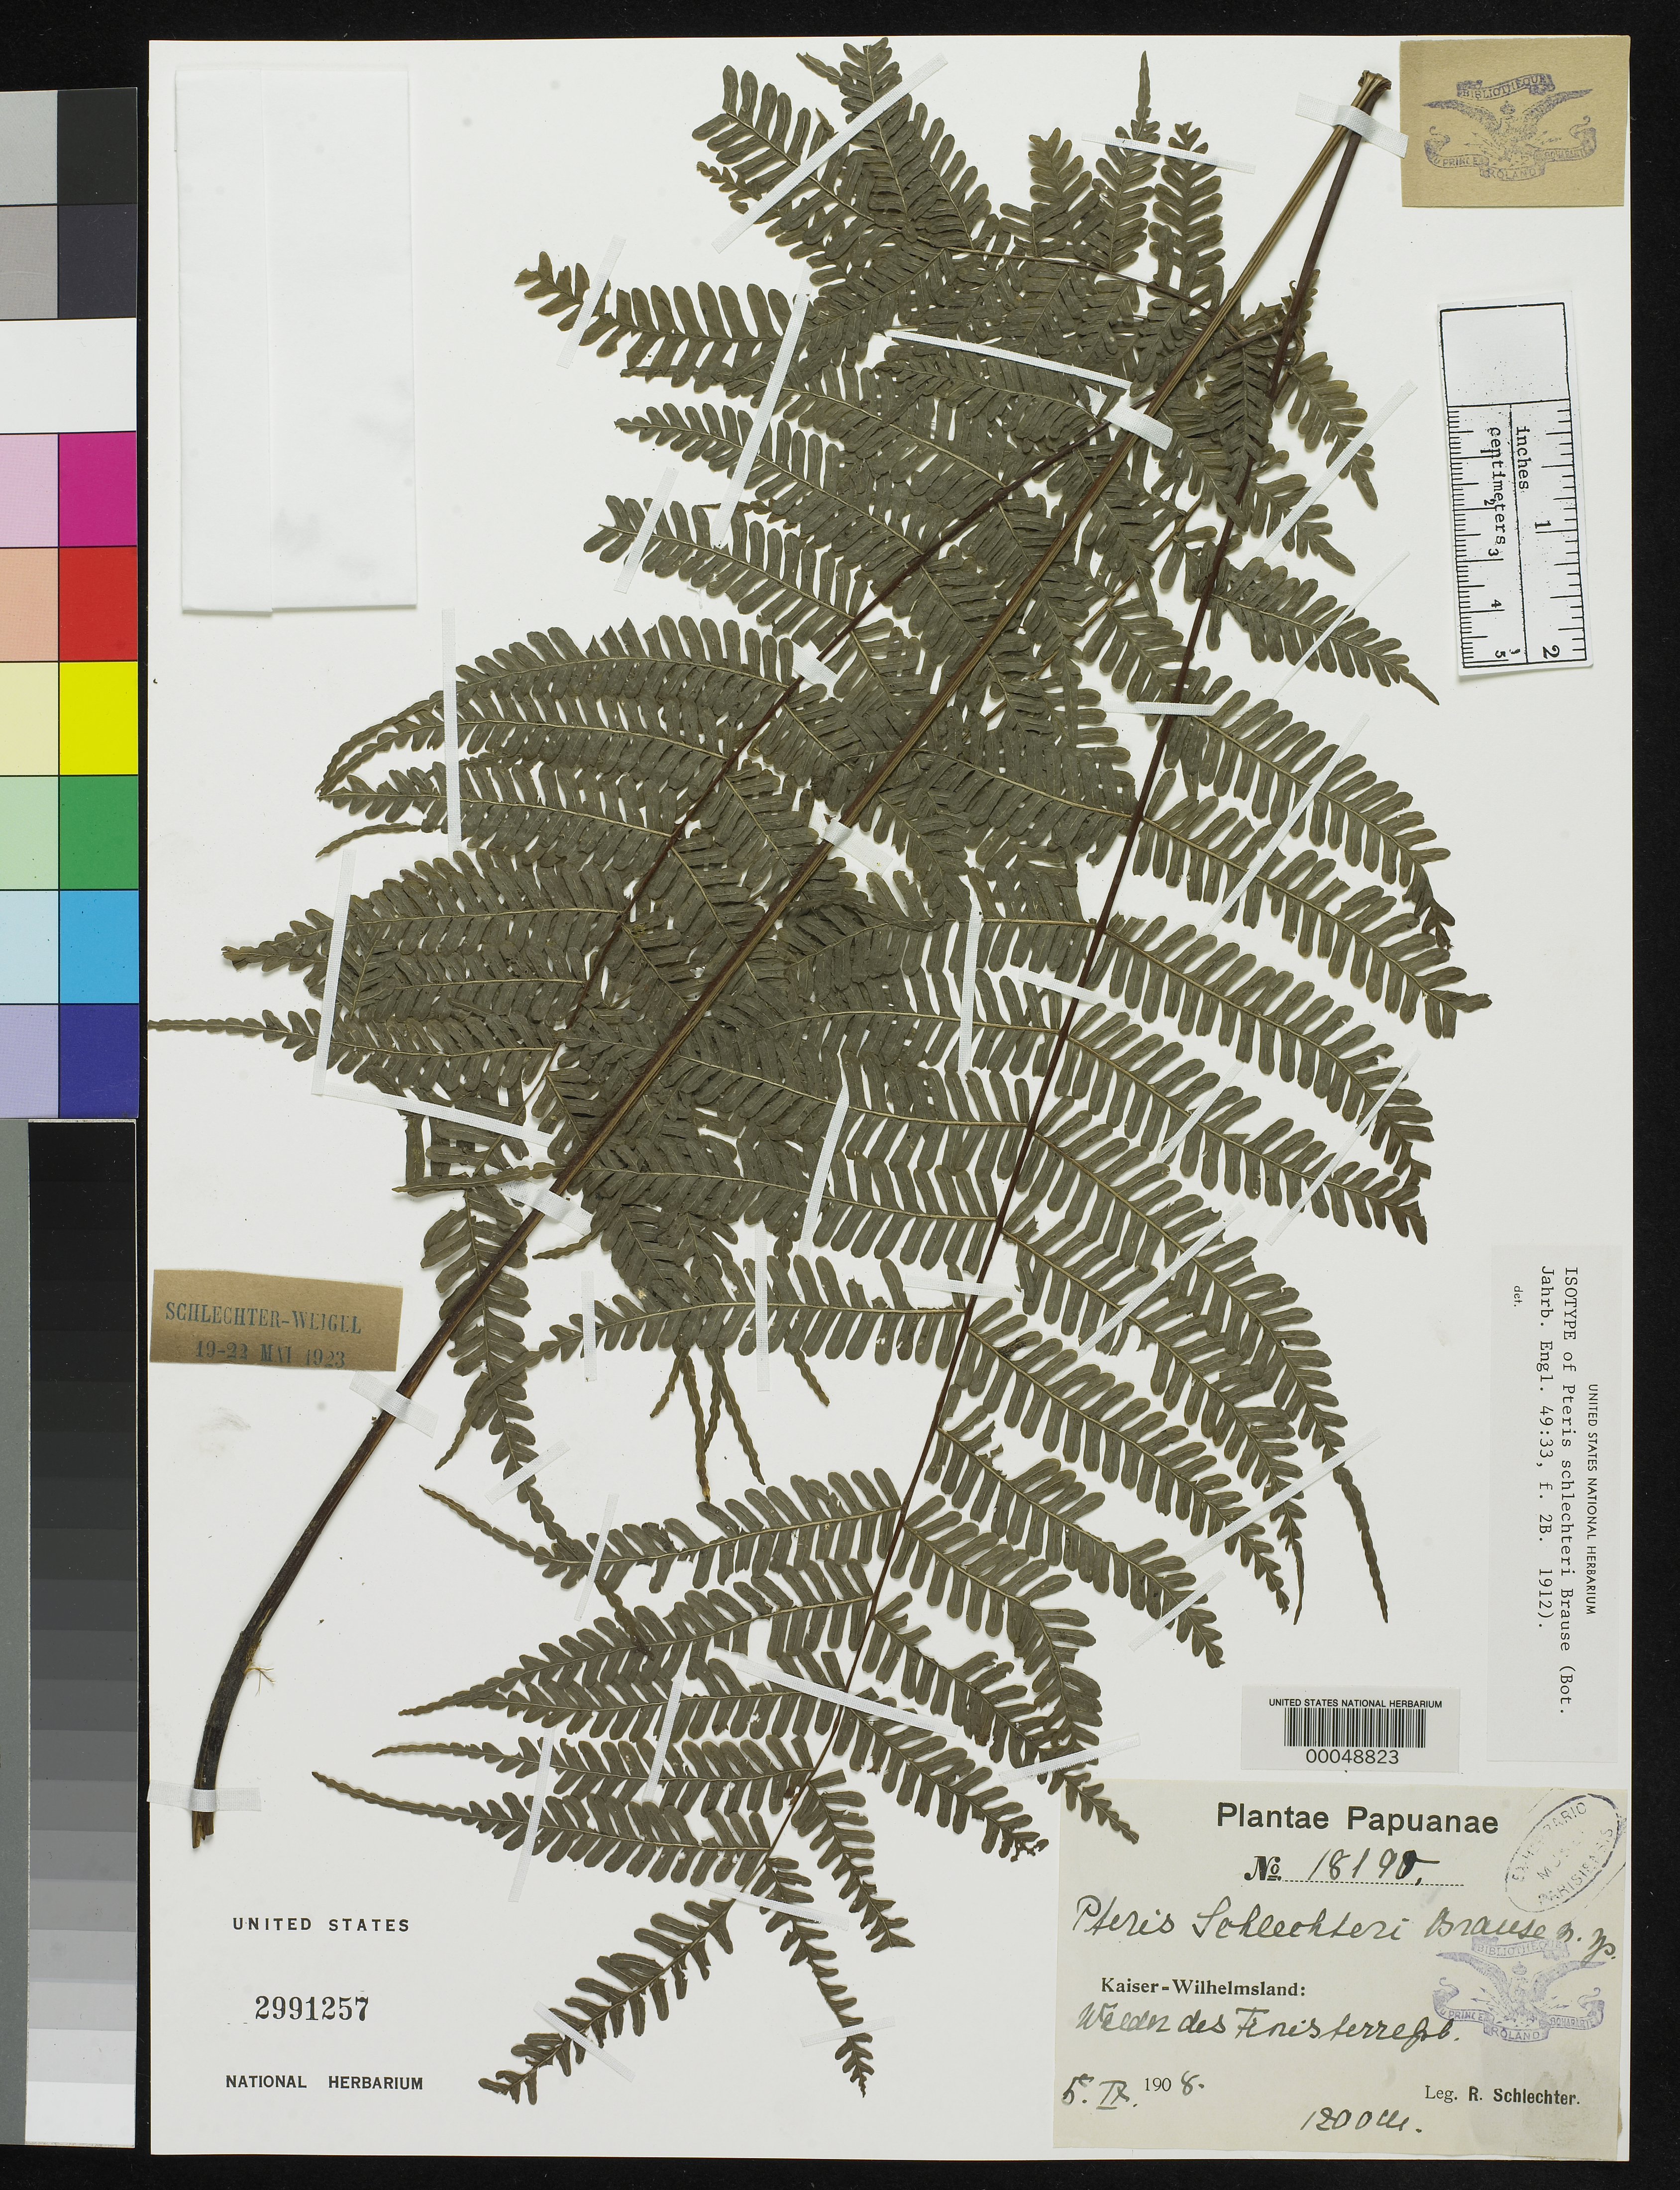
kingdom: Plantae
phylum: Tracheophyta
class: Polypodiopsida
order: Polypodiales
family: Pteridaceae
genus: Pteris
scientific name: Pteris schlechteri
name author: Brause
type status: Isotype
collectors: F. R. R. Schlechter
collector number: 18190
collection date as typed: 05 Sep 1908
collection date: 1908-09-05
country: Papua New Guinea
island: New Guinea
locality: Kaiser-Wilhelmsland, Finisterre-Gebirges.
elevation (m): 1200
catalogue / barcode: US 2991257